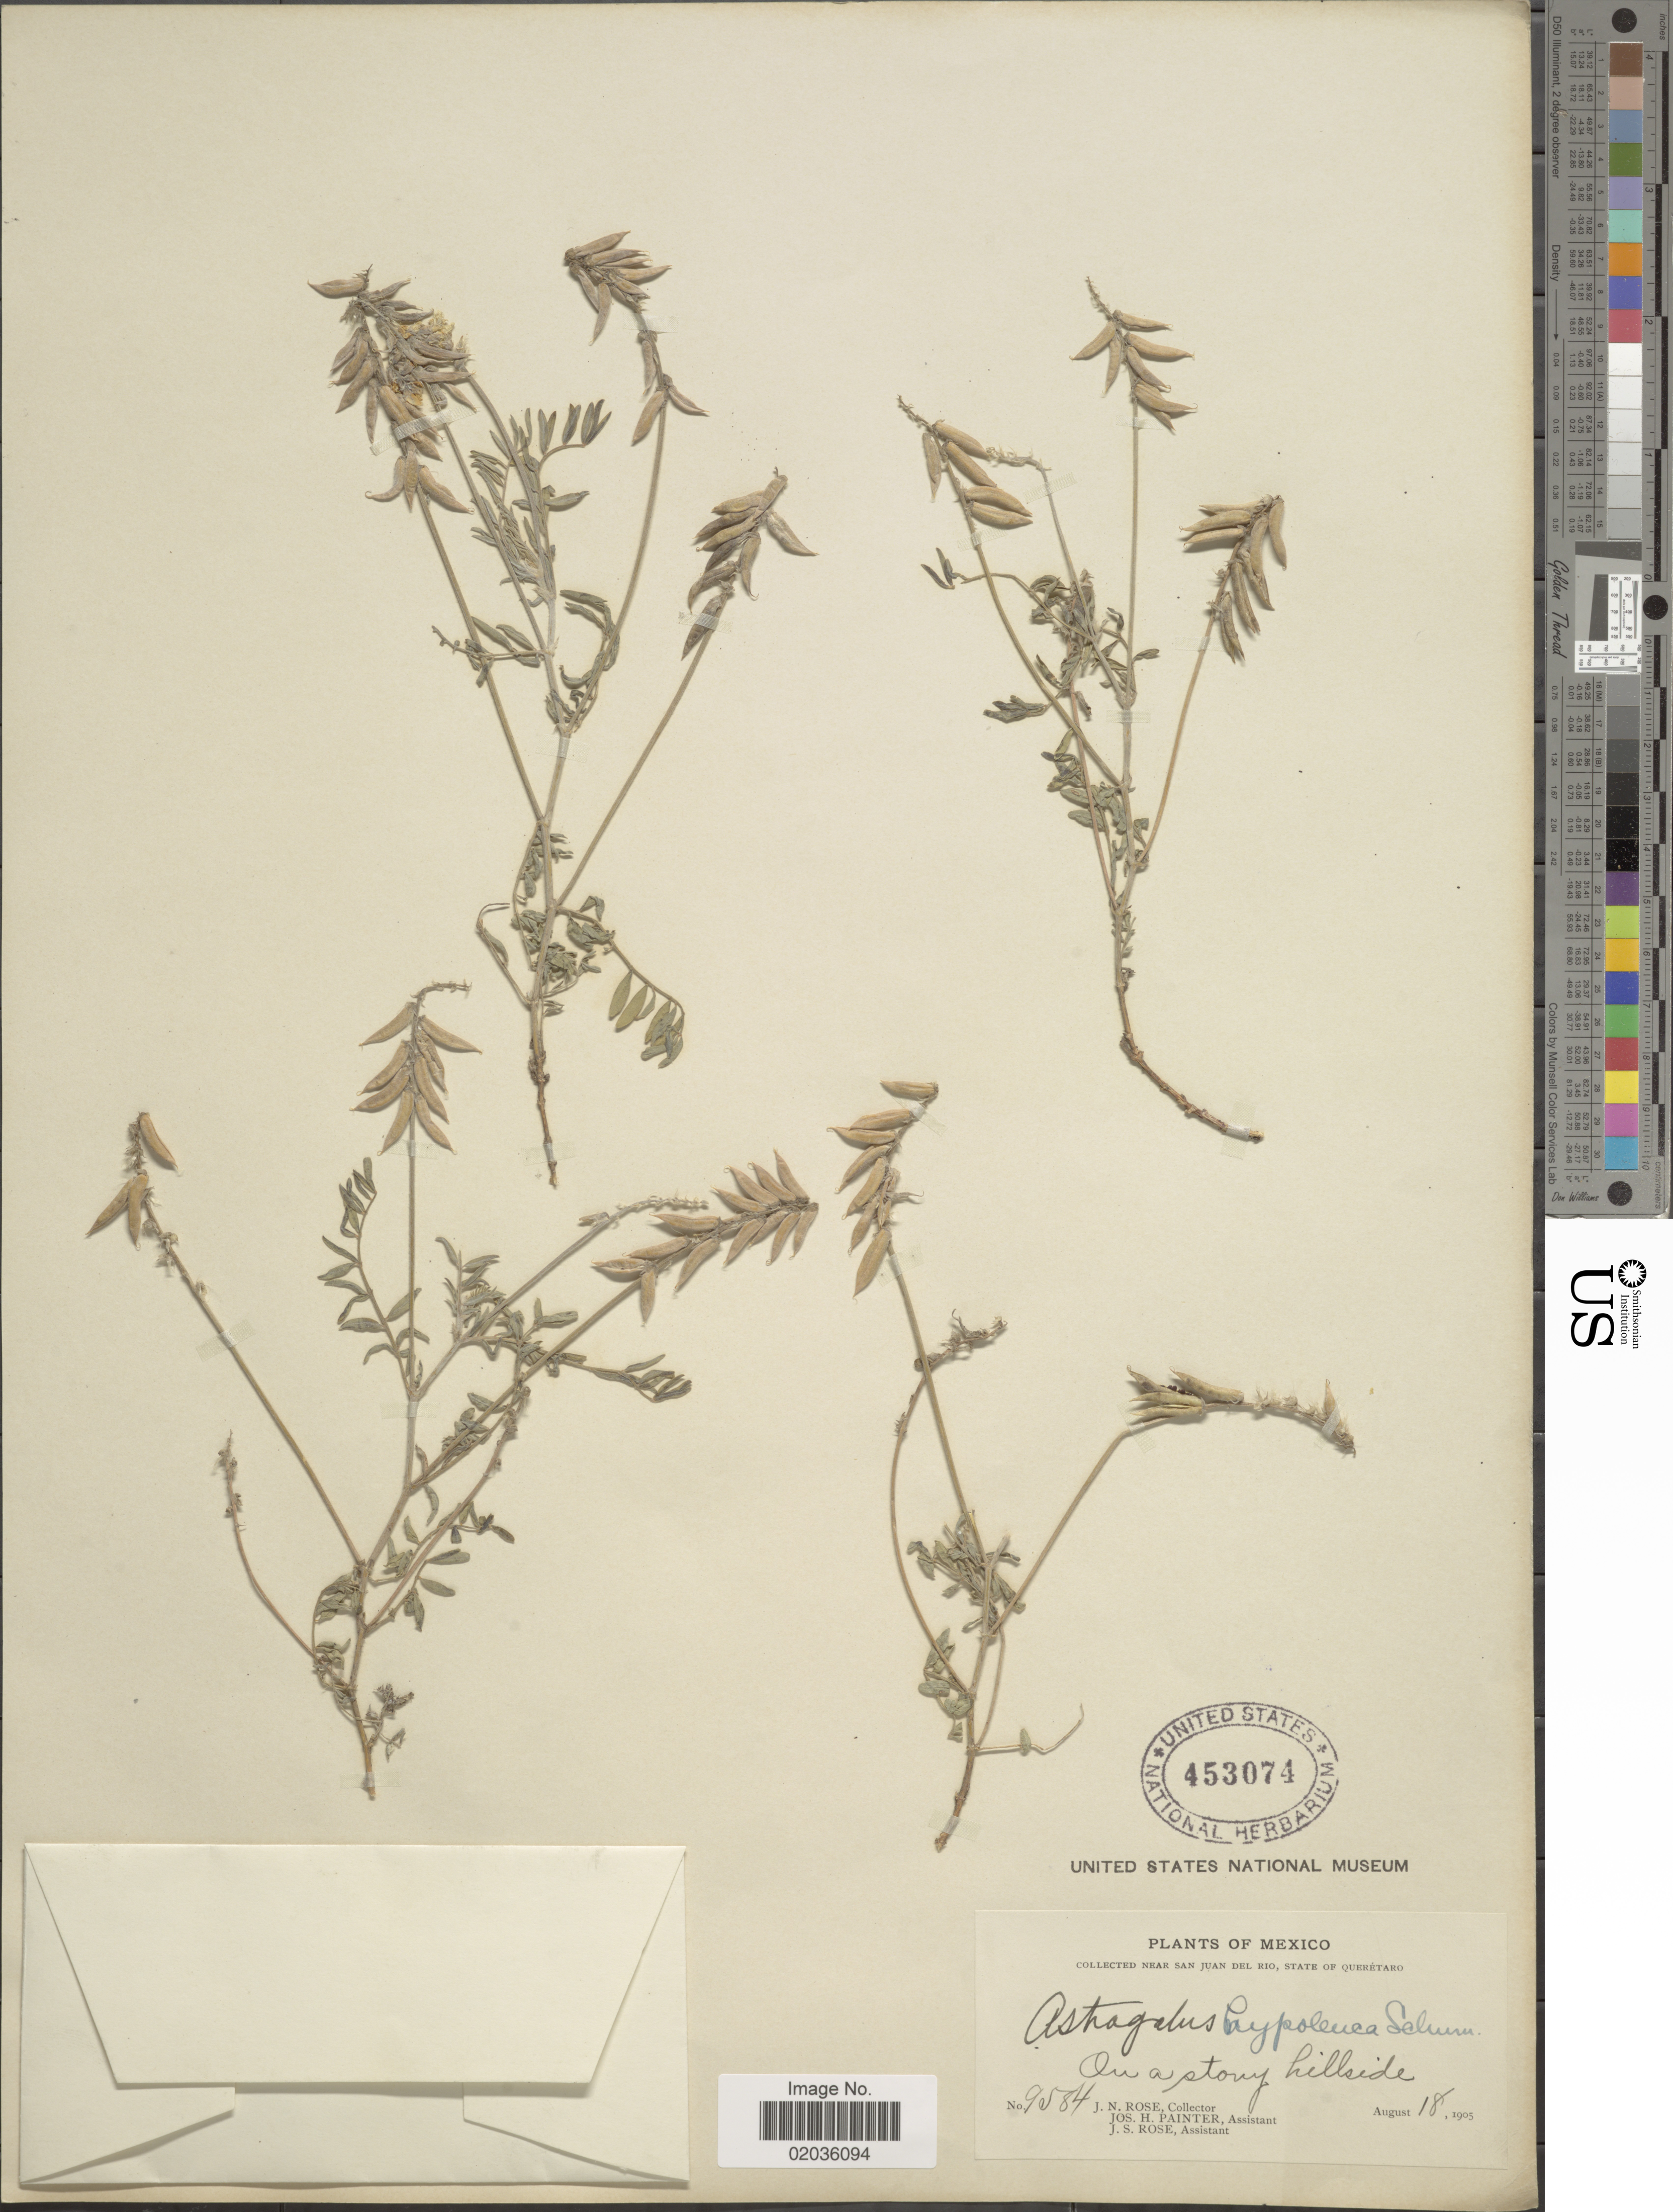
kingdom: Plantae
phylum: Tracheophyta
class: Magnoliopsida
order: Fabales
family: Fabaceae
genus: Astragalus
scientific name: Astragalus hypoleucus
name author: S. Schauer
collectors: J. N. Rose, J. H. Painter & J. S. Rose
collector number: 9584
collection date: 1905-08-18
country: Mexico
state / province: Querétaro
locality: Near San Juan Del Rio, On a stony hillside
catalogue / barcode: US 453074